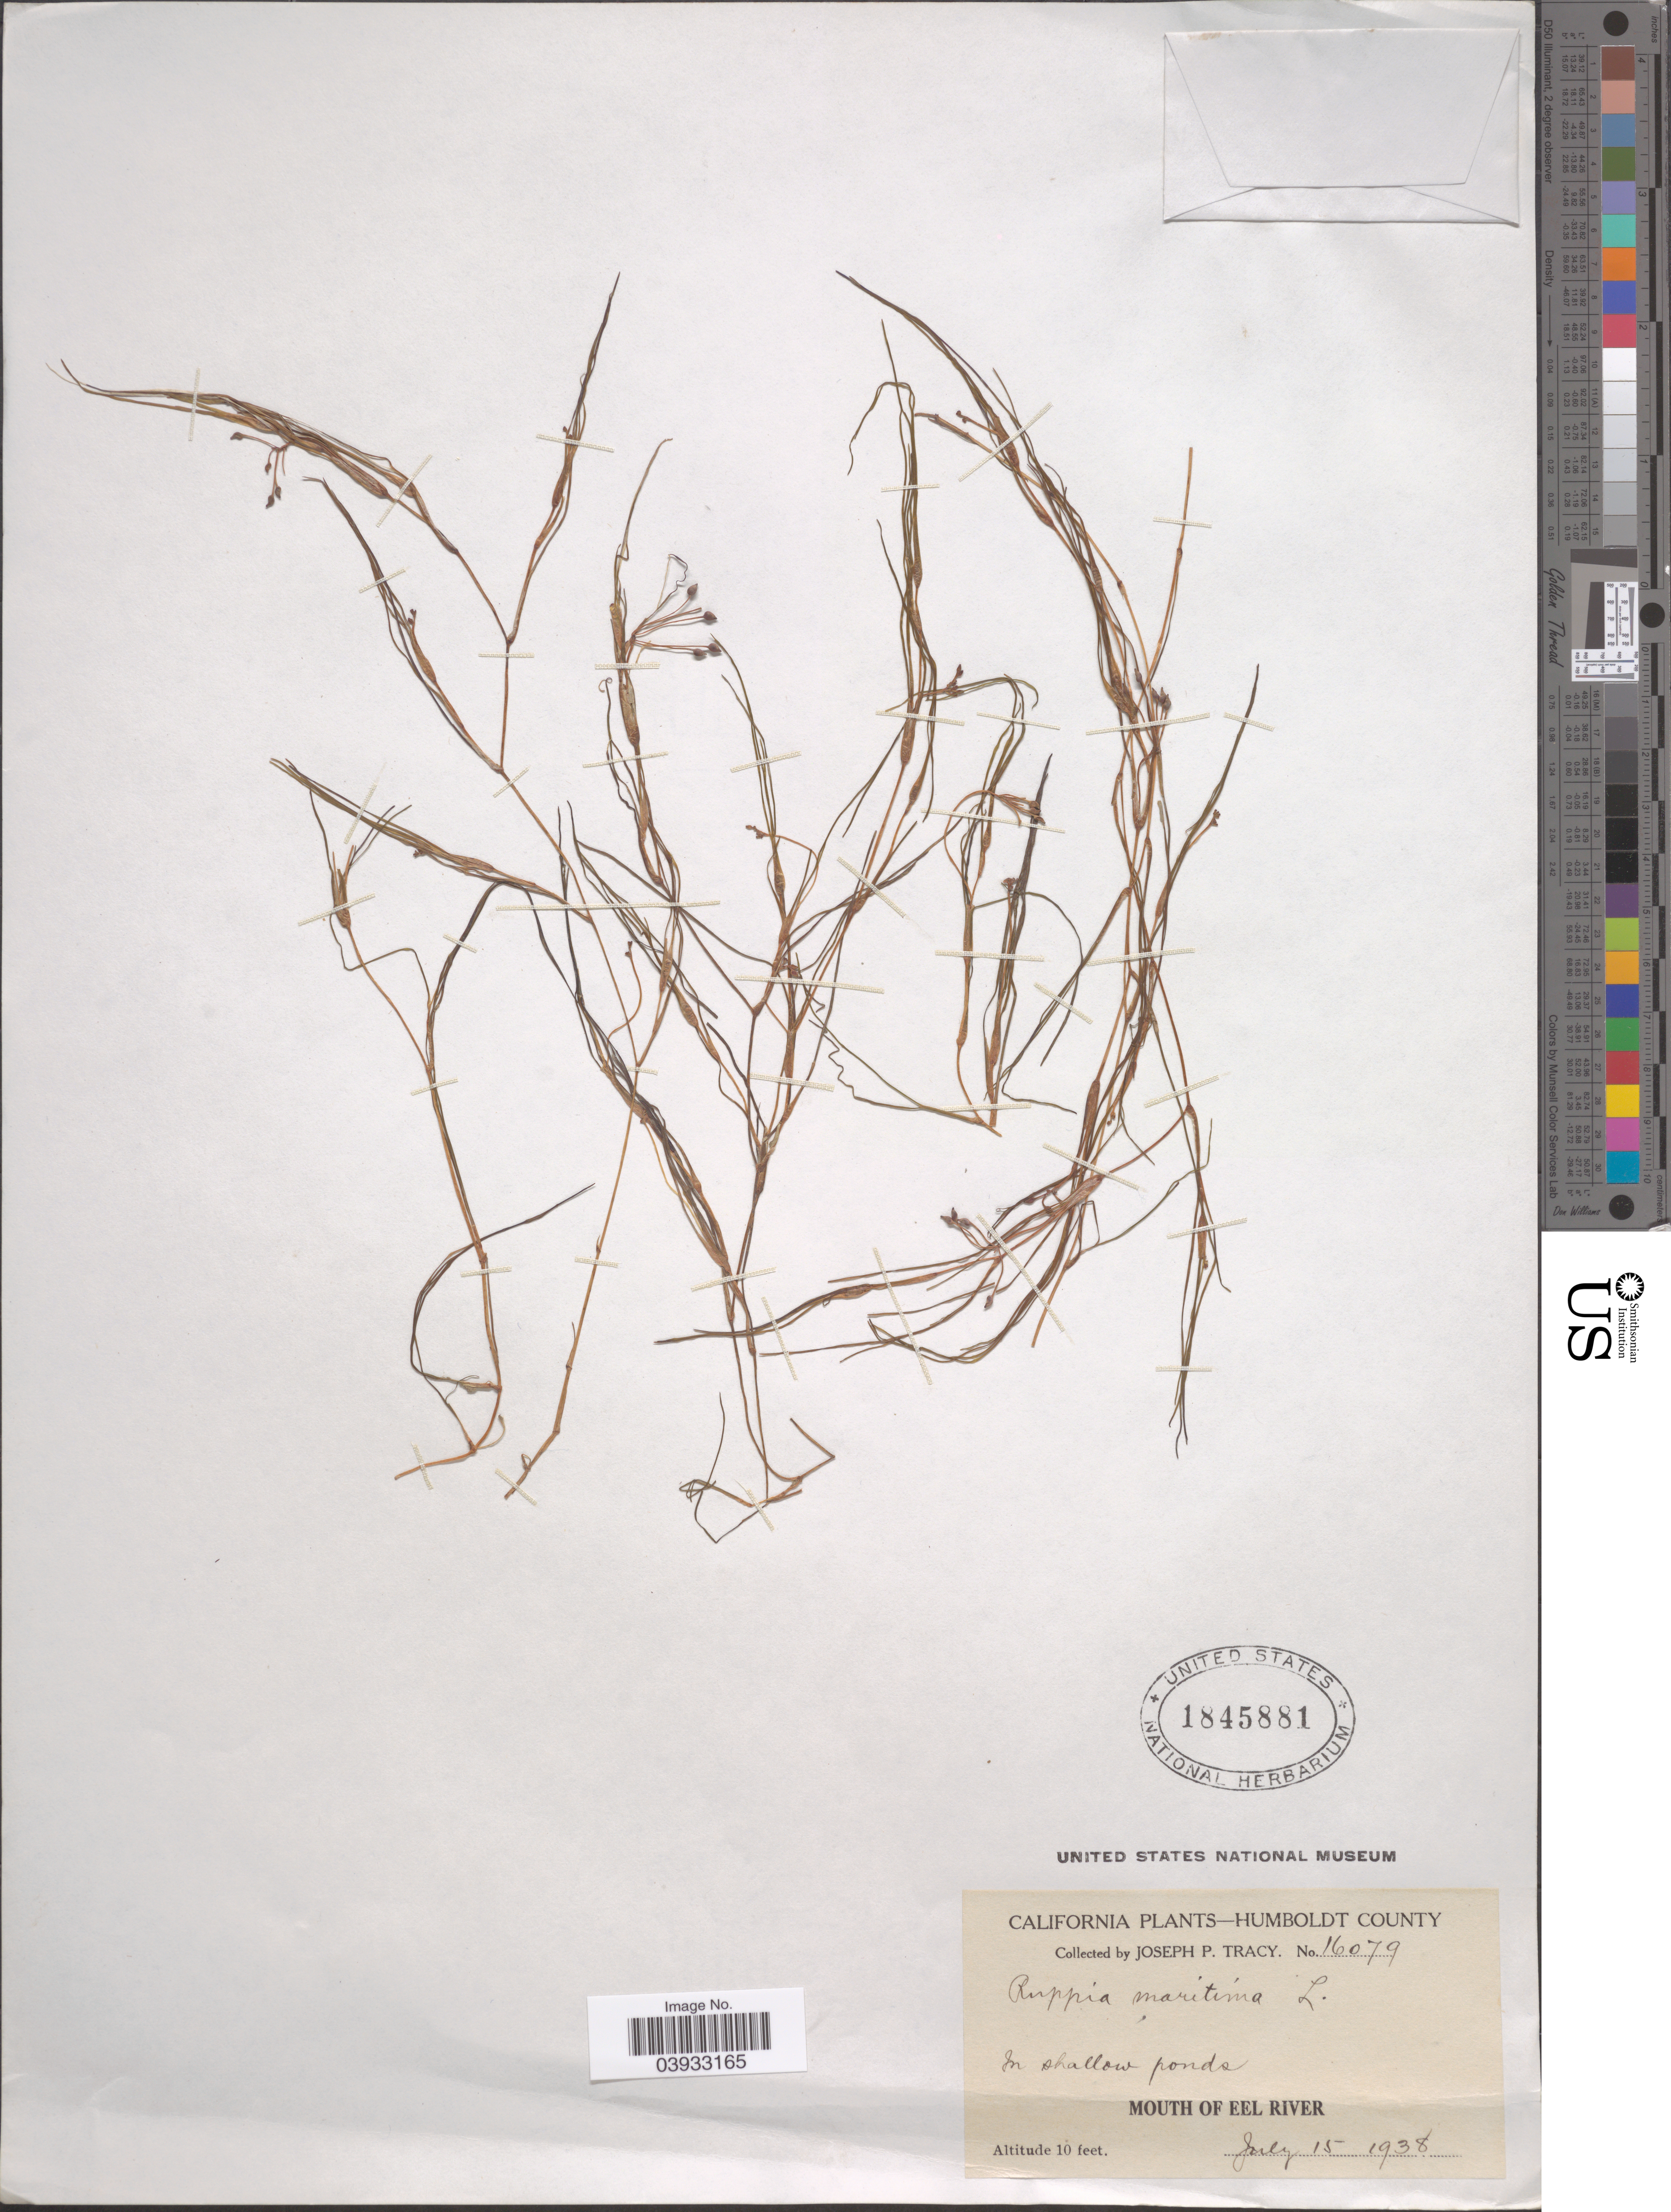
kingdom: Plantae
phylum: Tracheophyta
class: Liliopsida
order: Alismatales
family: Ruppiaceae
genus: Ruppia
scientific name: Ruppia maritima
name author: L.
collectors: J. Tracy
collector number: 16079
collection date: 1938-07-15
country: United States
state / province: California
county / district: Humboldt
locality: Humboldt County. In shallow ponds mouth of Eel River.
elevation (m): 3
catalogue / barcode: US 1845881